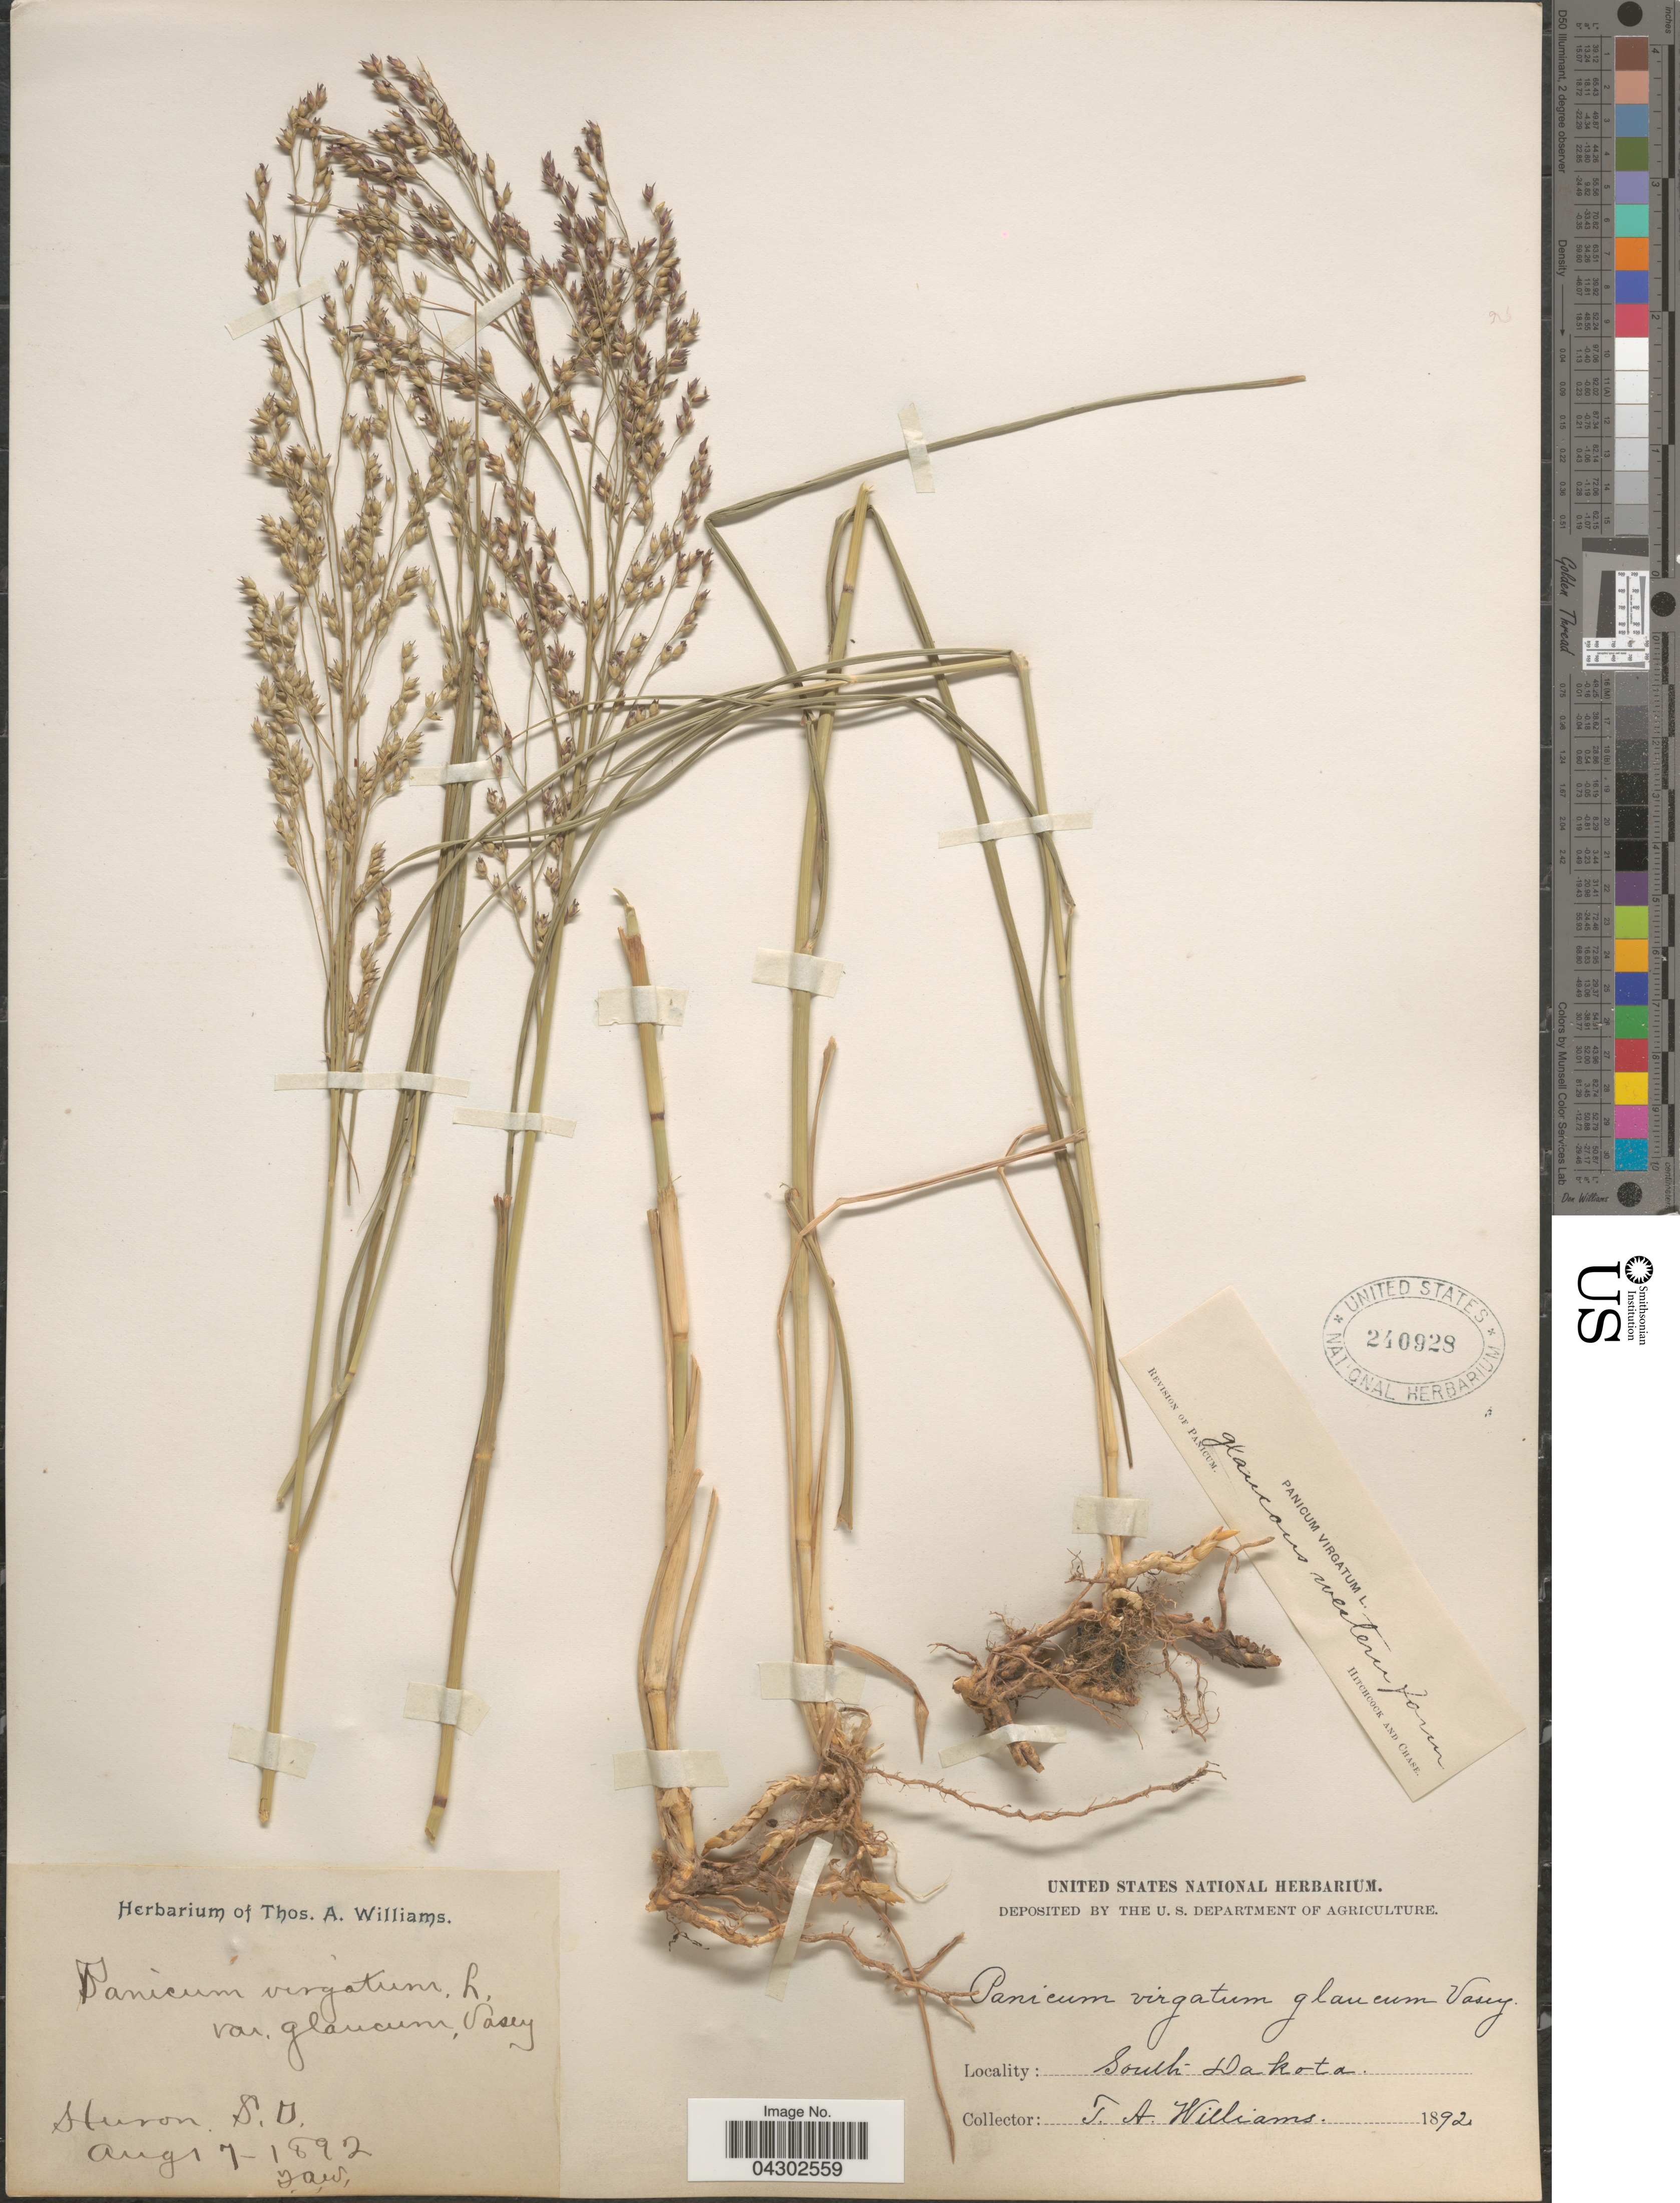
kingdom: Plantae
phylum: Tracheophyta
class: Liliopsida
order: Poales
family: Poaceae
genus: Panicum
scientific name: Panicum virgatum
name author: L.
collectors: T. A. Williams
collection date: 1892-08-17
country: United States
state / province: South Dakota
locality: Huron.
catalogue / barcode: US 240928